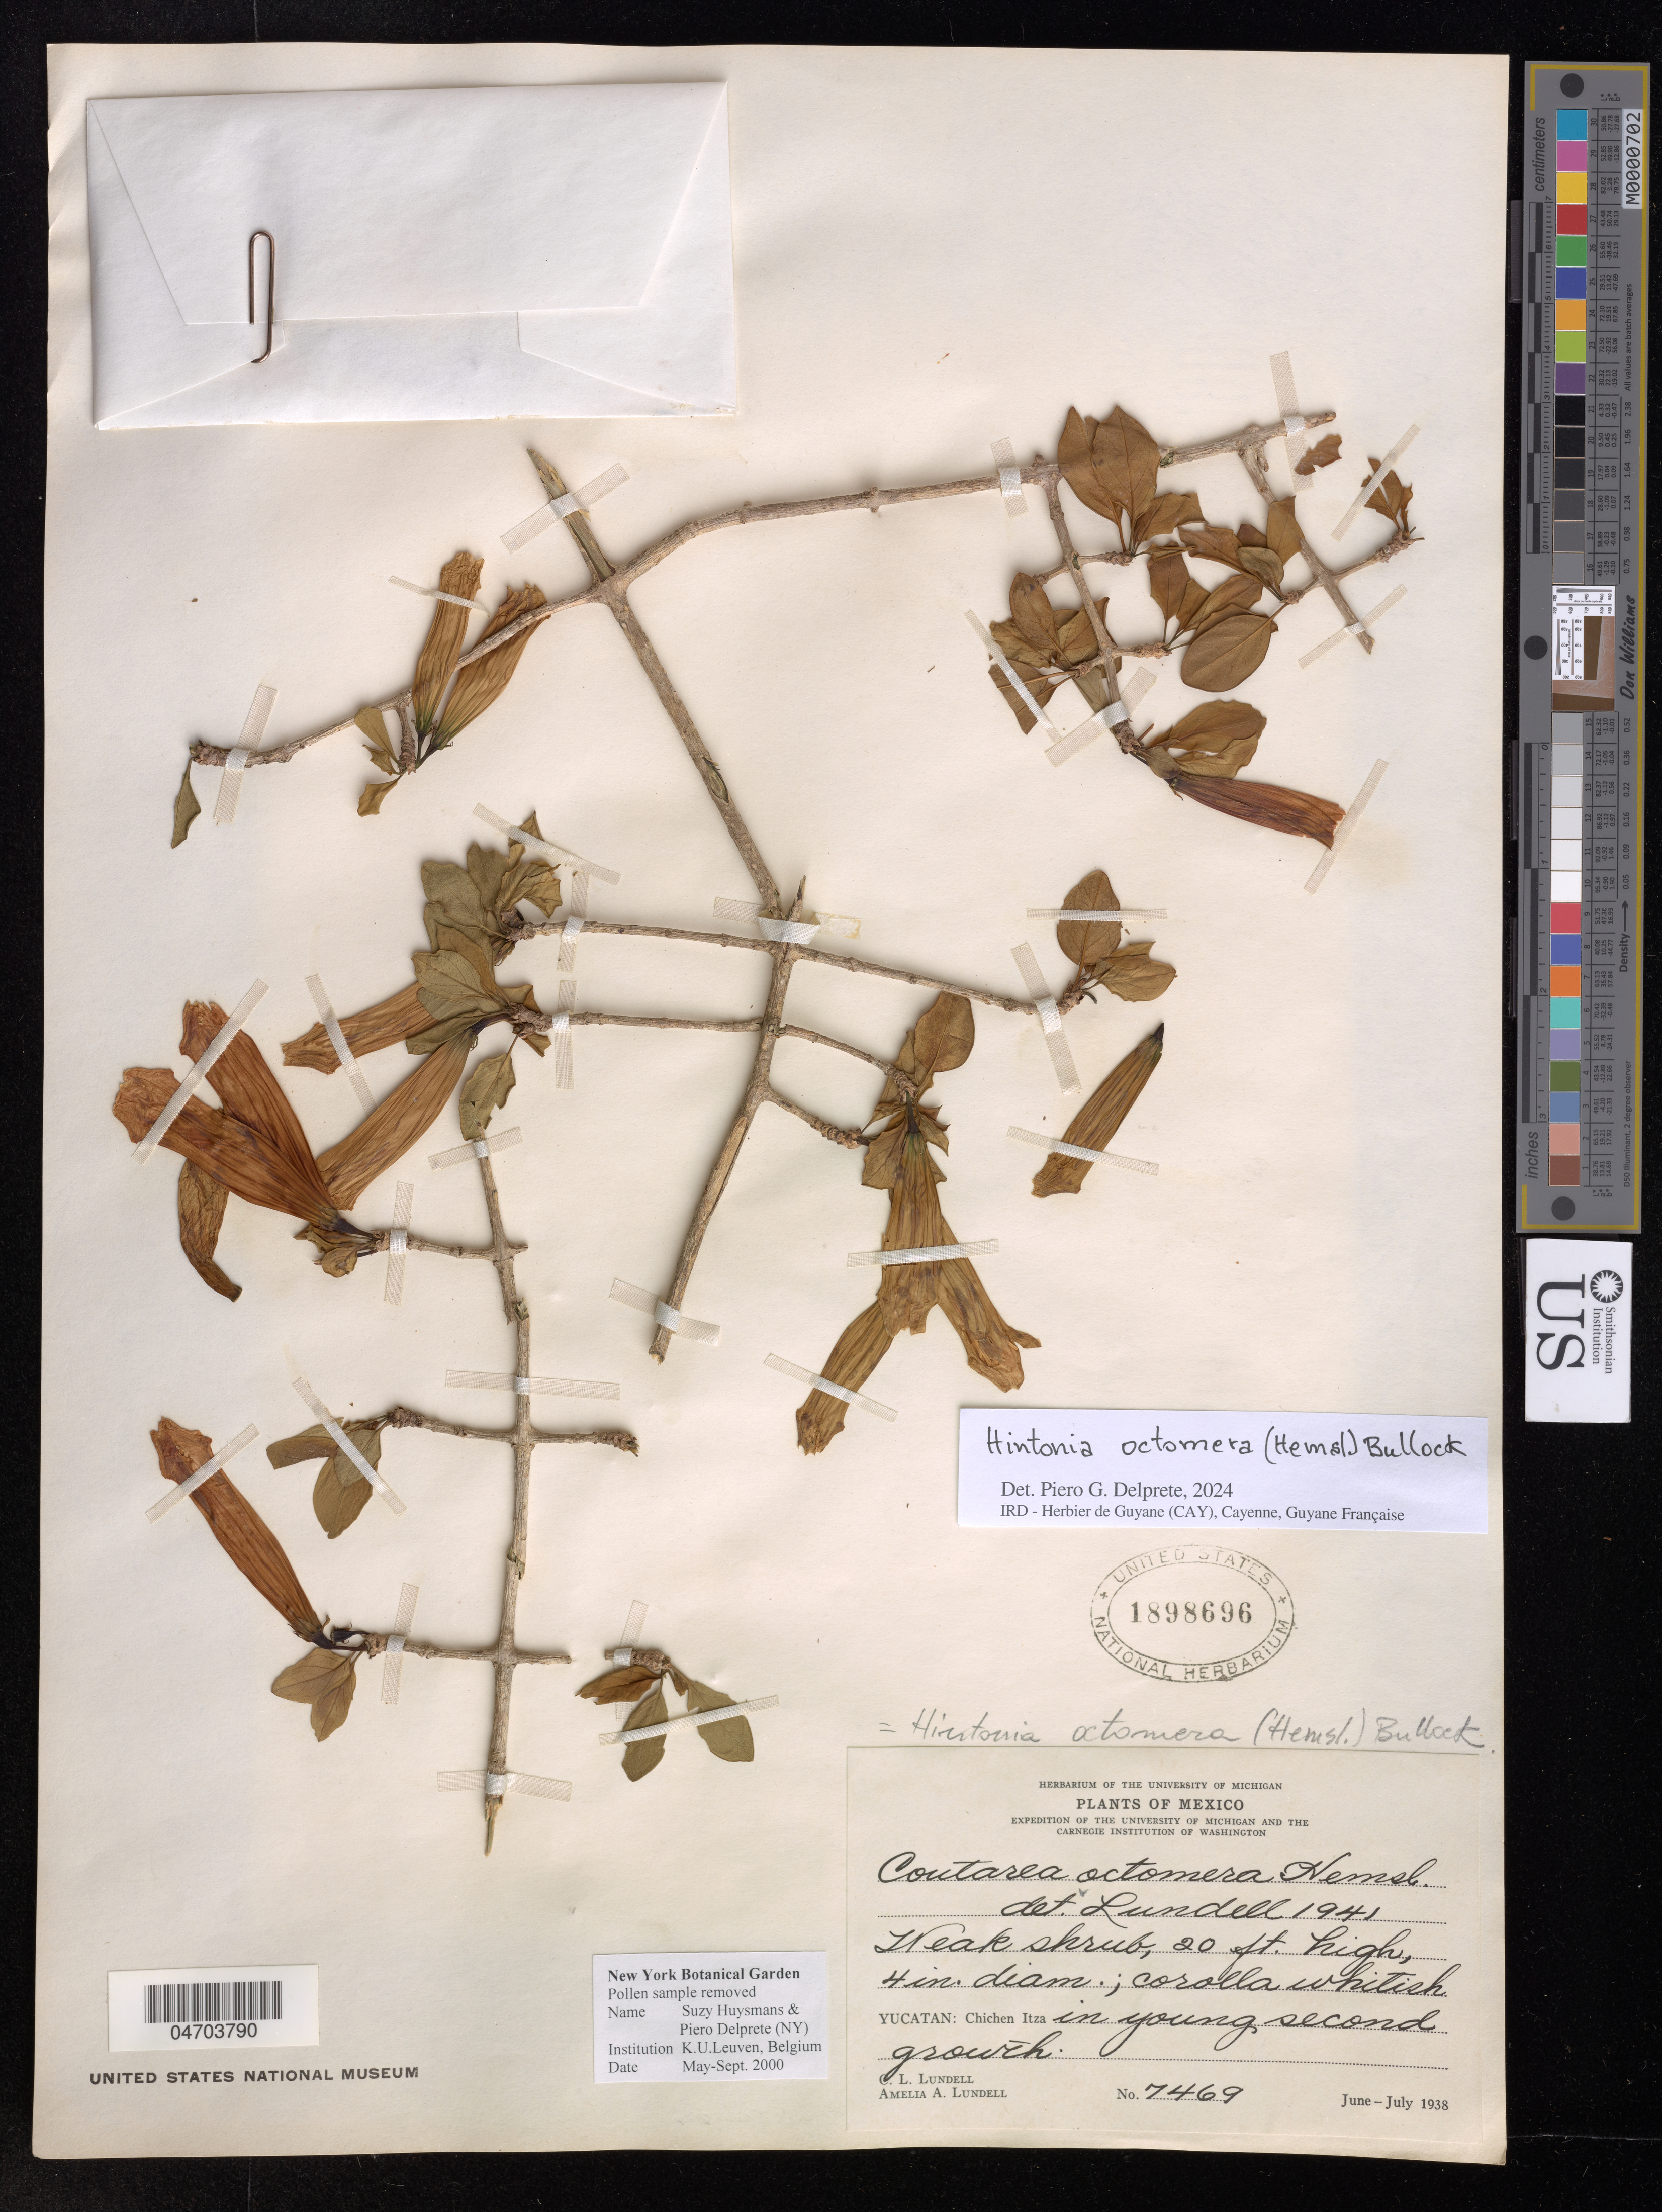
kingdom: Plantae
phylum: Tracheophyta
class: Magnoliopsida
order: Gentianales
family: Rubiaceae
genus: Hintonia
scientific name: Hintonia octomera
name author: (Hemsl.) Bullock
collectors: C. Lundell & A. Lundell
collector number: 7469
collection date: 1938-06/1938-07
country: Mexico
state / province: Yucatán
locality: Chichen Itza.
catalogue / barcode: US 1898696